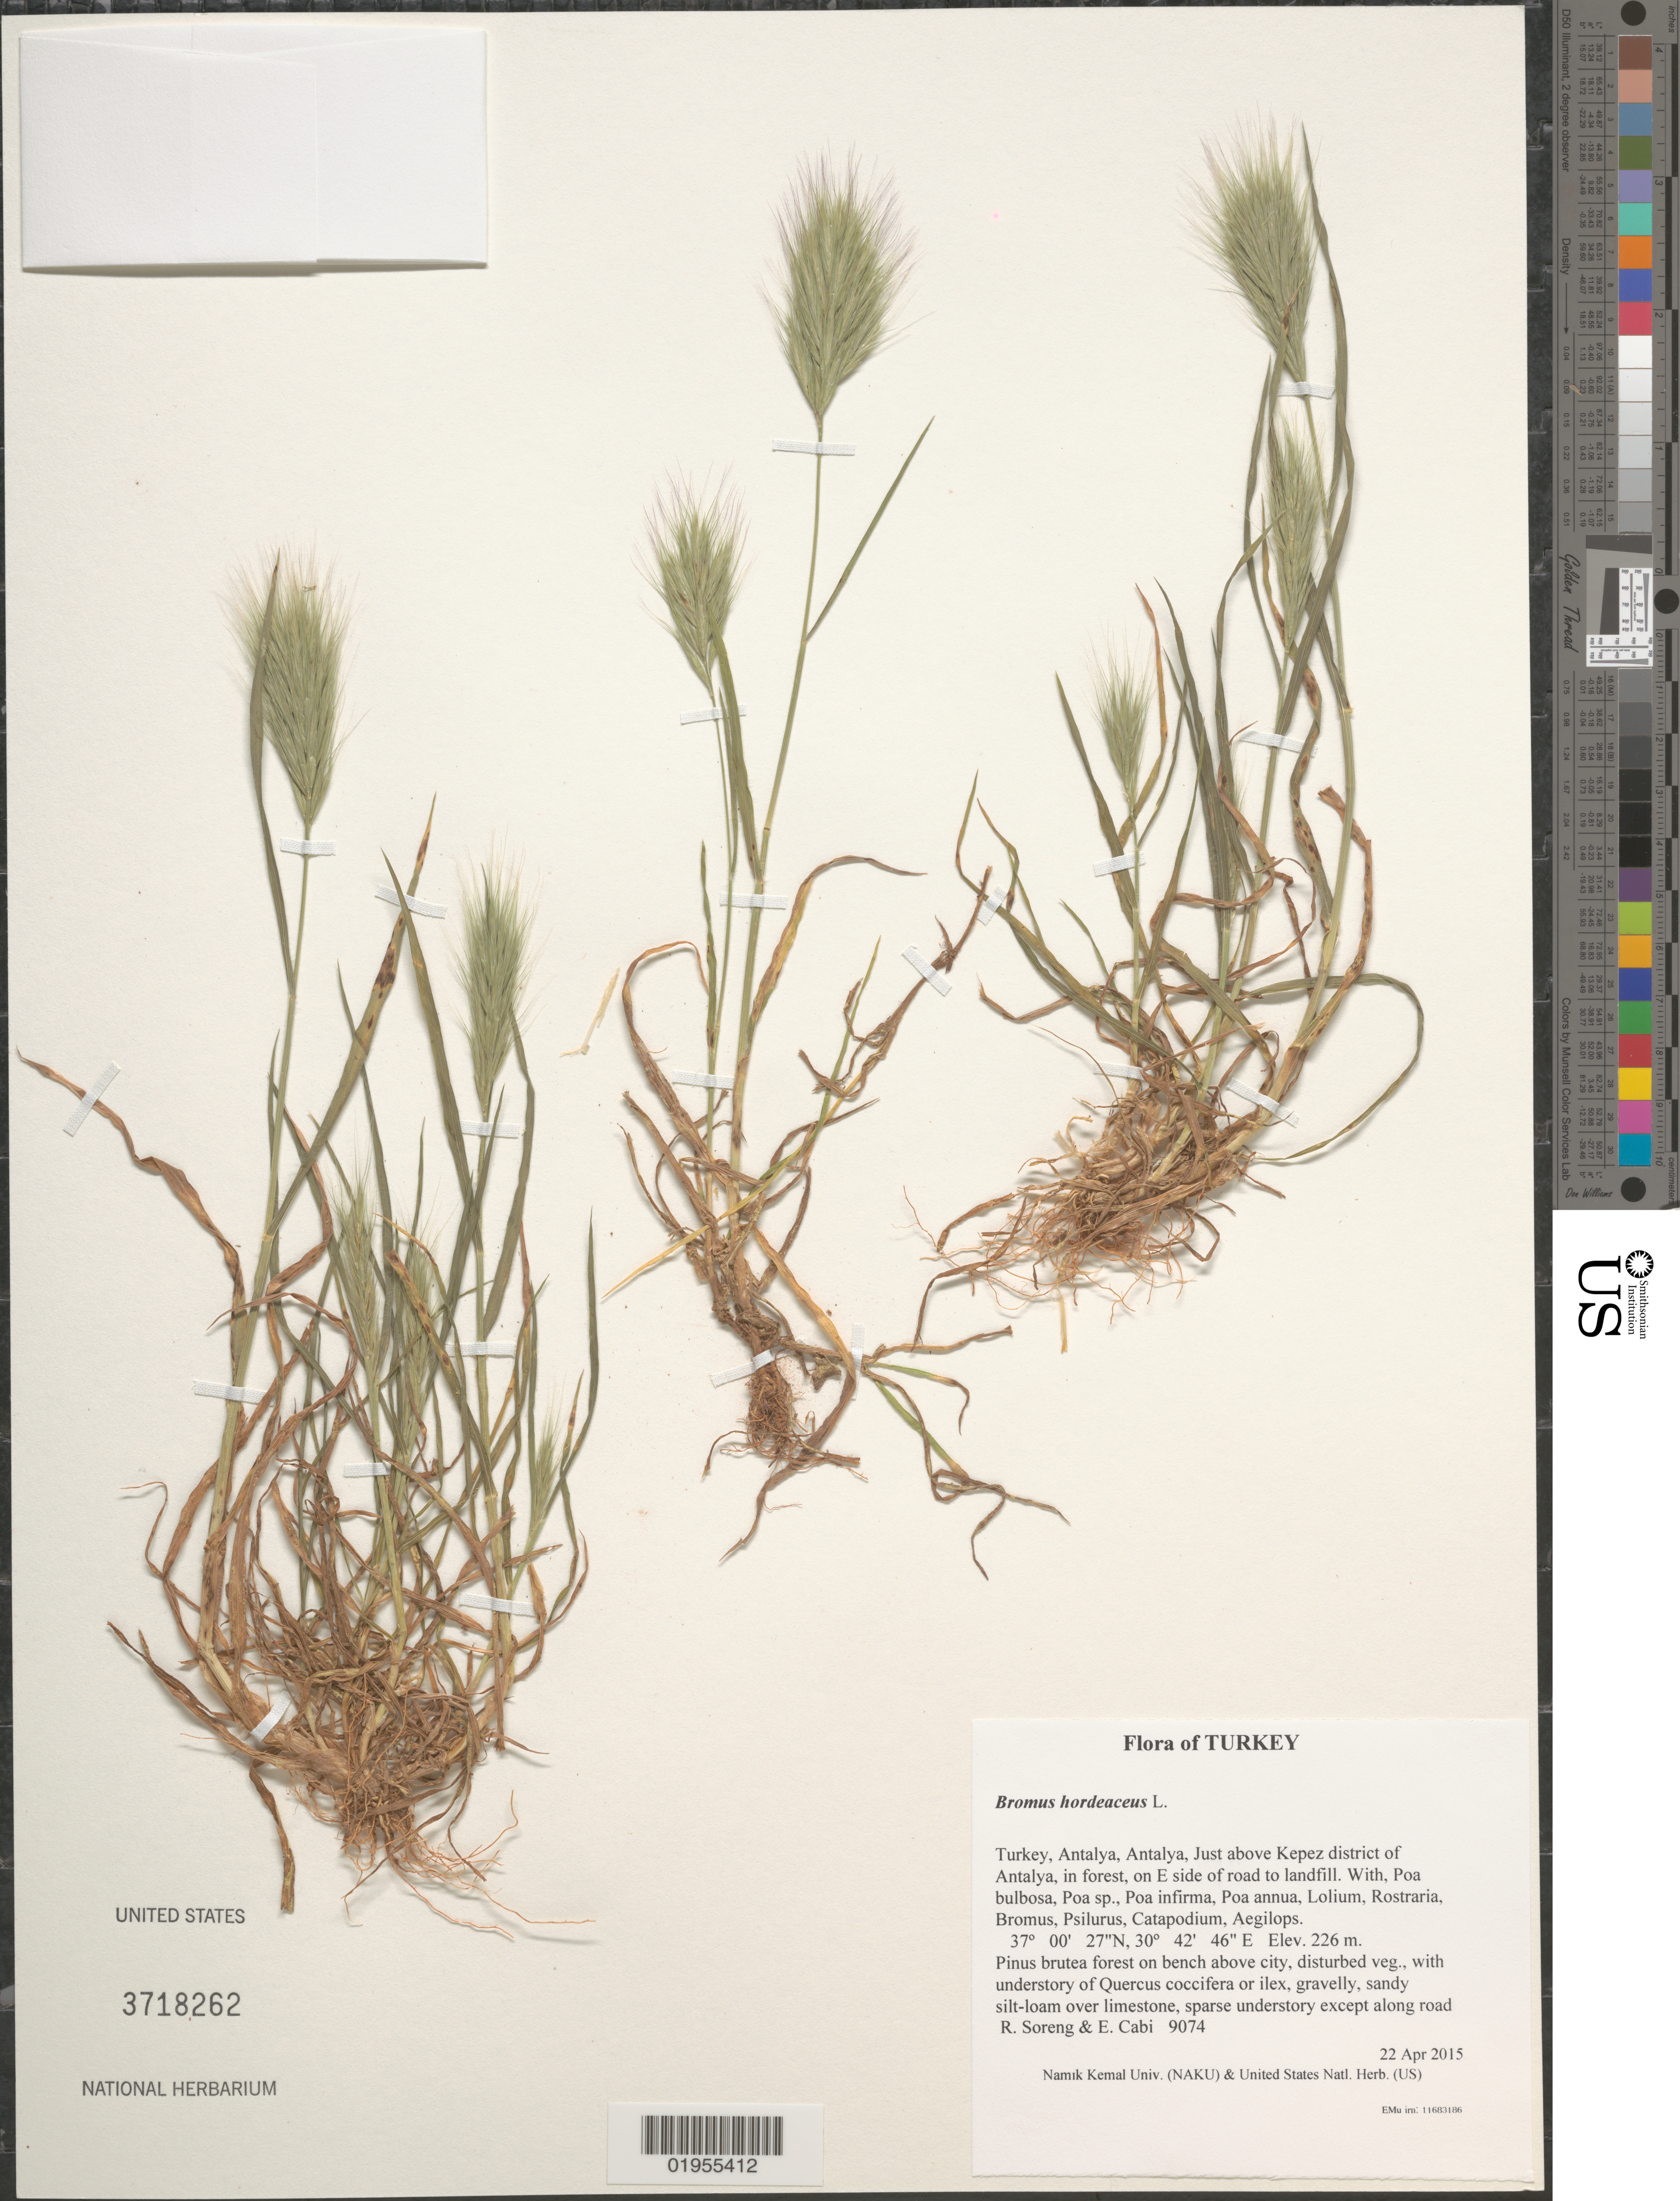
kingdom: Plantae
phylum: Tracheophyta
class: Liliopsida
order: Poales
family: Poaceae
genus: Bromus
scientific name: Bromus hordeaceus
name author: L.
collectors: R. J. Soreng & E. Cabi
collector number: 9074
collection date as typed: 2015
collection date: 2015-04-22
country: Turkey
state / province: Antalya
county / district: Antalya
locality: Just above Kepez district of Antalya, in forest, on E side of road to landfill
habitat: Pinus brutea forest on bench above city, disturbed veg., with understory of Quercus coccifera or ilex, gravelly, sandy silt-loam over limestone, sparse understory except along road sides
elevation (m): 226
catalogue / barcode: US 3718262